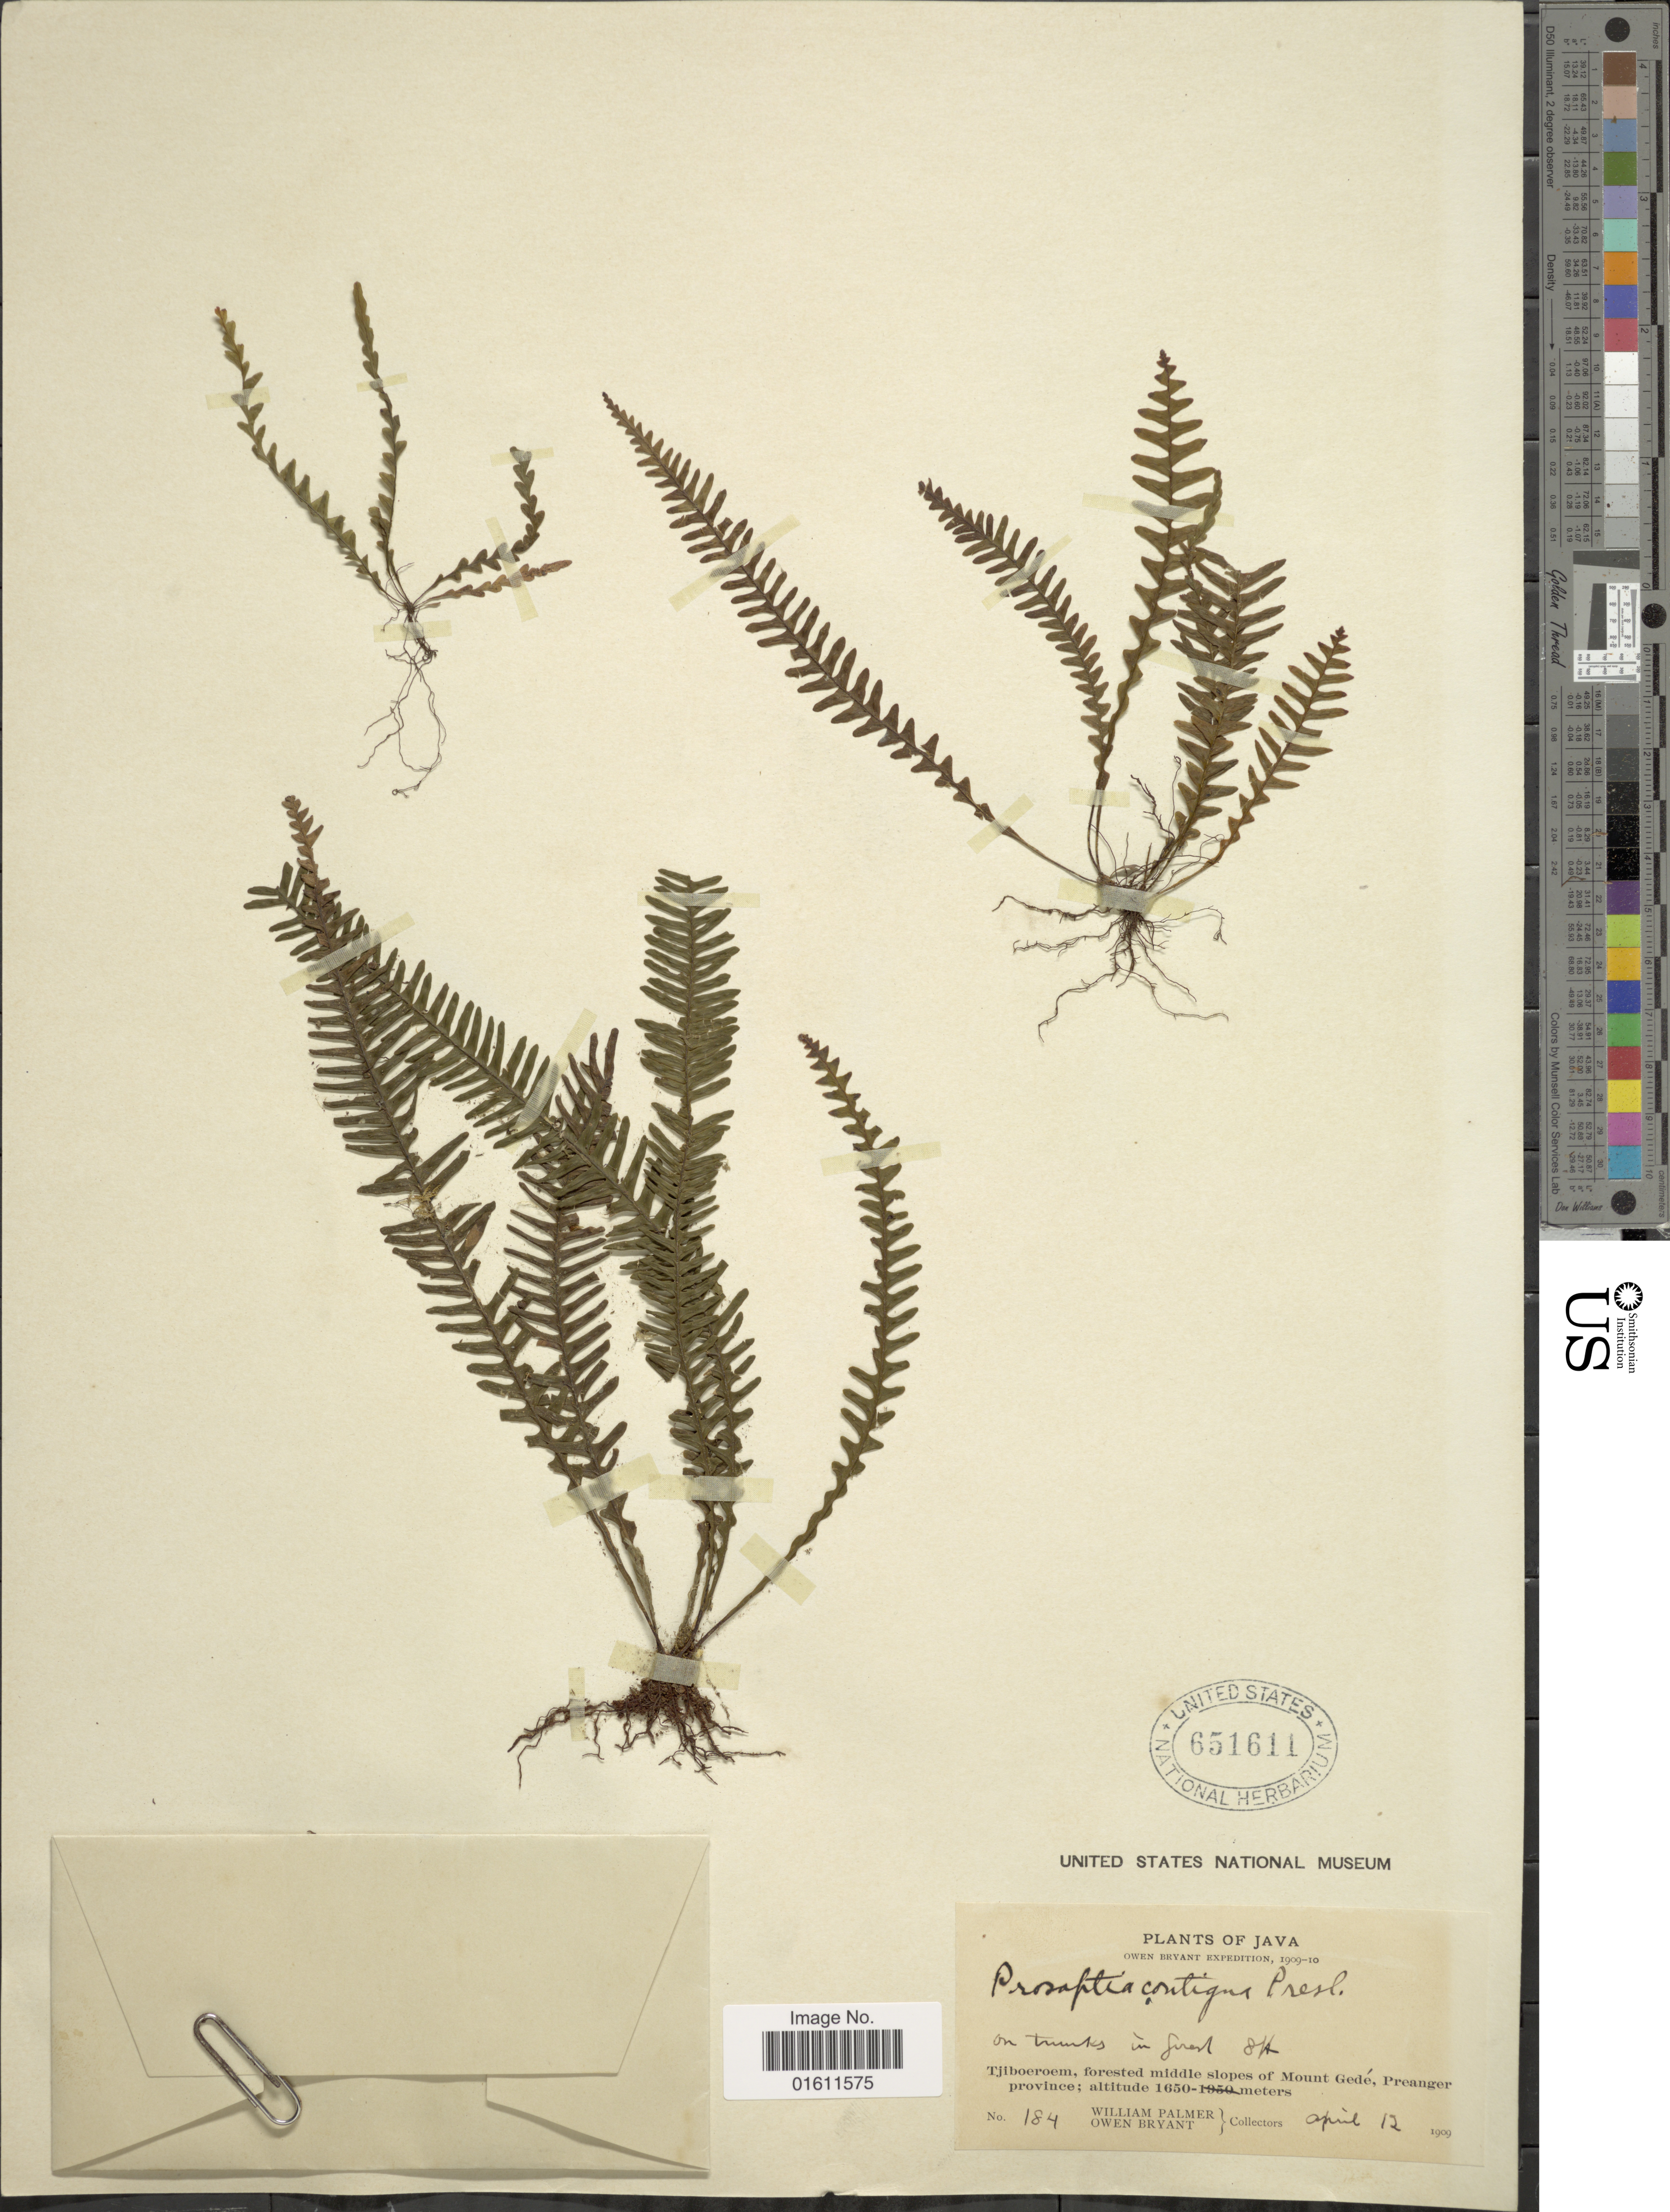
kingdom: Plantae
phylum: Tracheophyta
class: Polypodiopsida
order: Polypodiales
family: Polypodiaceae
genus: Prosaptia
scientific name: Prosaptia contigua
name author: (G. Forst.) Presl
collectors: W. Palmer & O. Bryant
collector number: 184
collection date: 1909-04-12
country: Indonesia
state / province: Java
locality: Tjiboeoem, forested middle slopes of Mount Gedé, Preanger province.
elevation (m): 1650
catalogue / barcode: US 651611